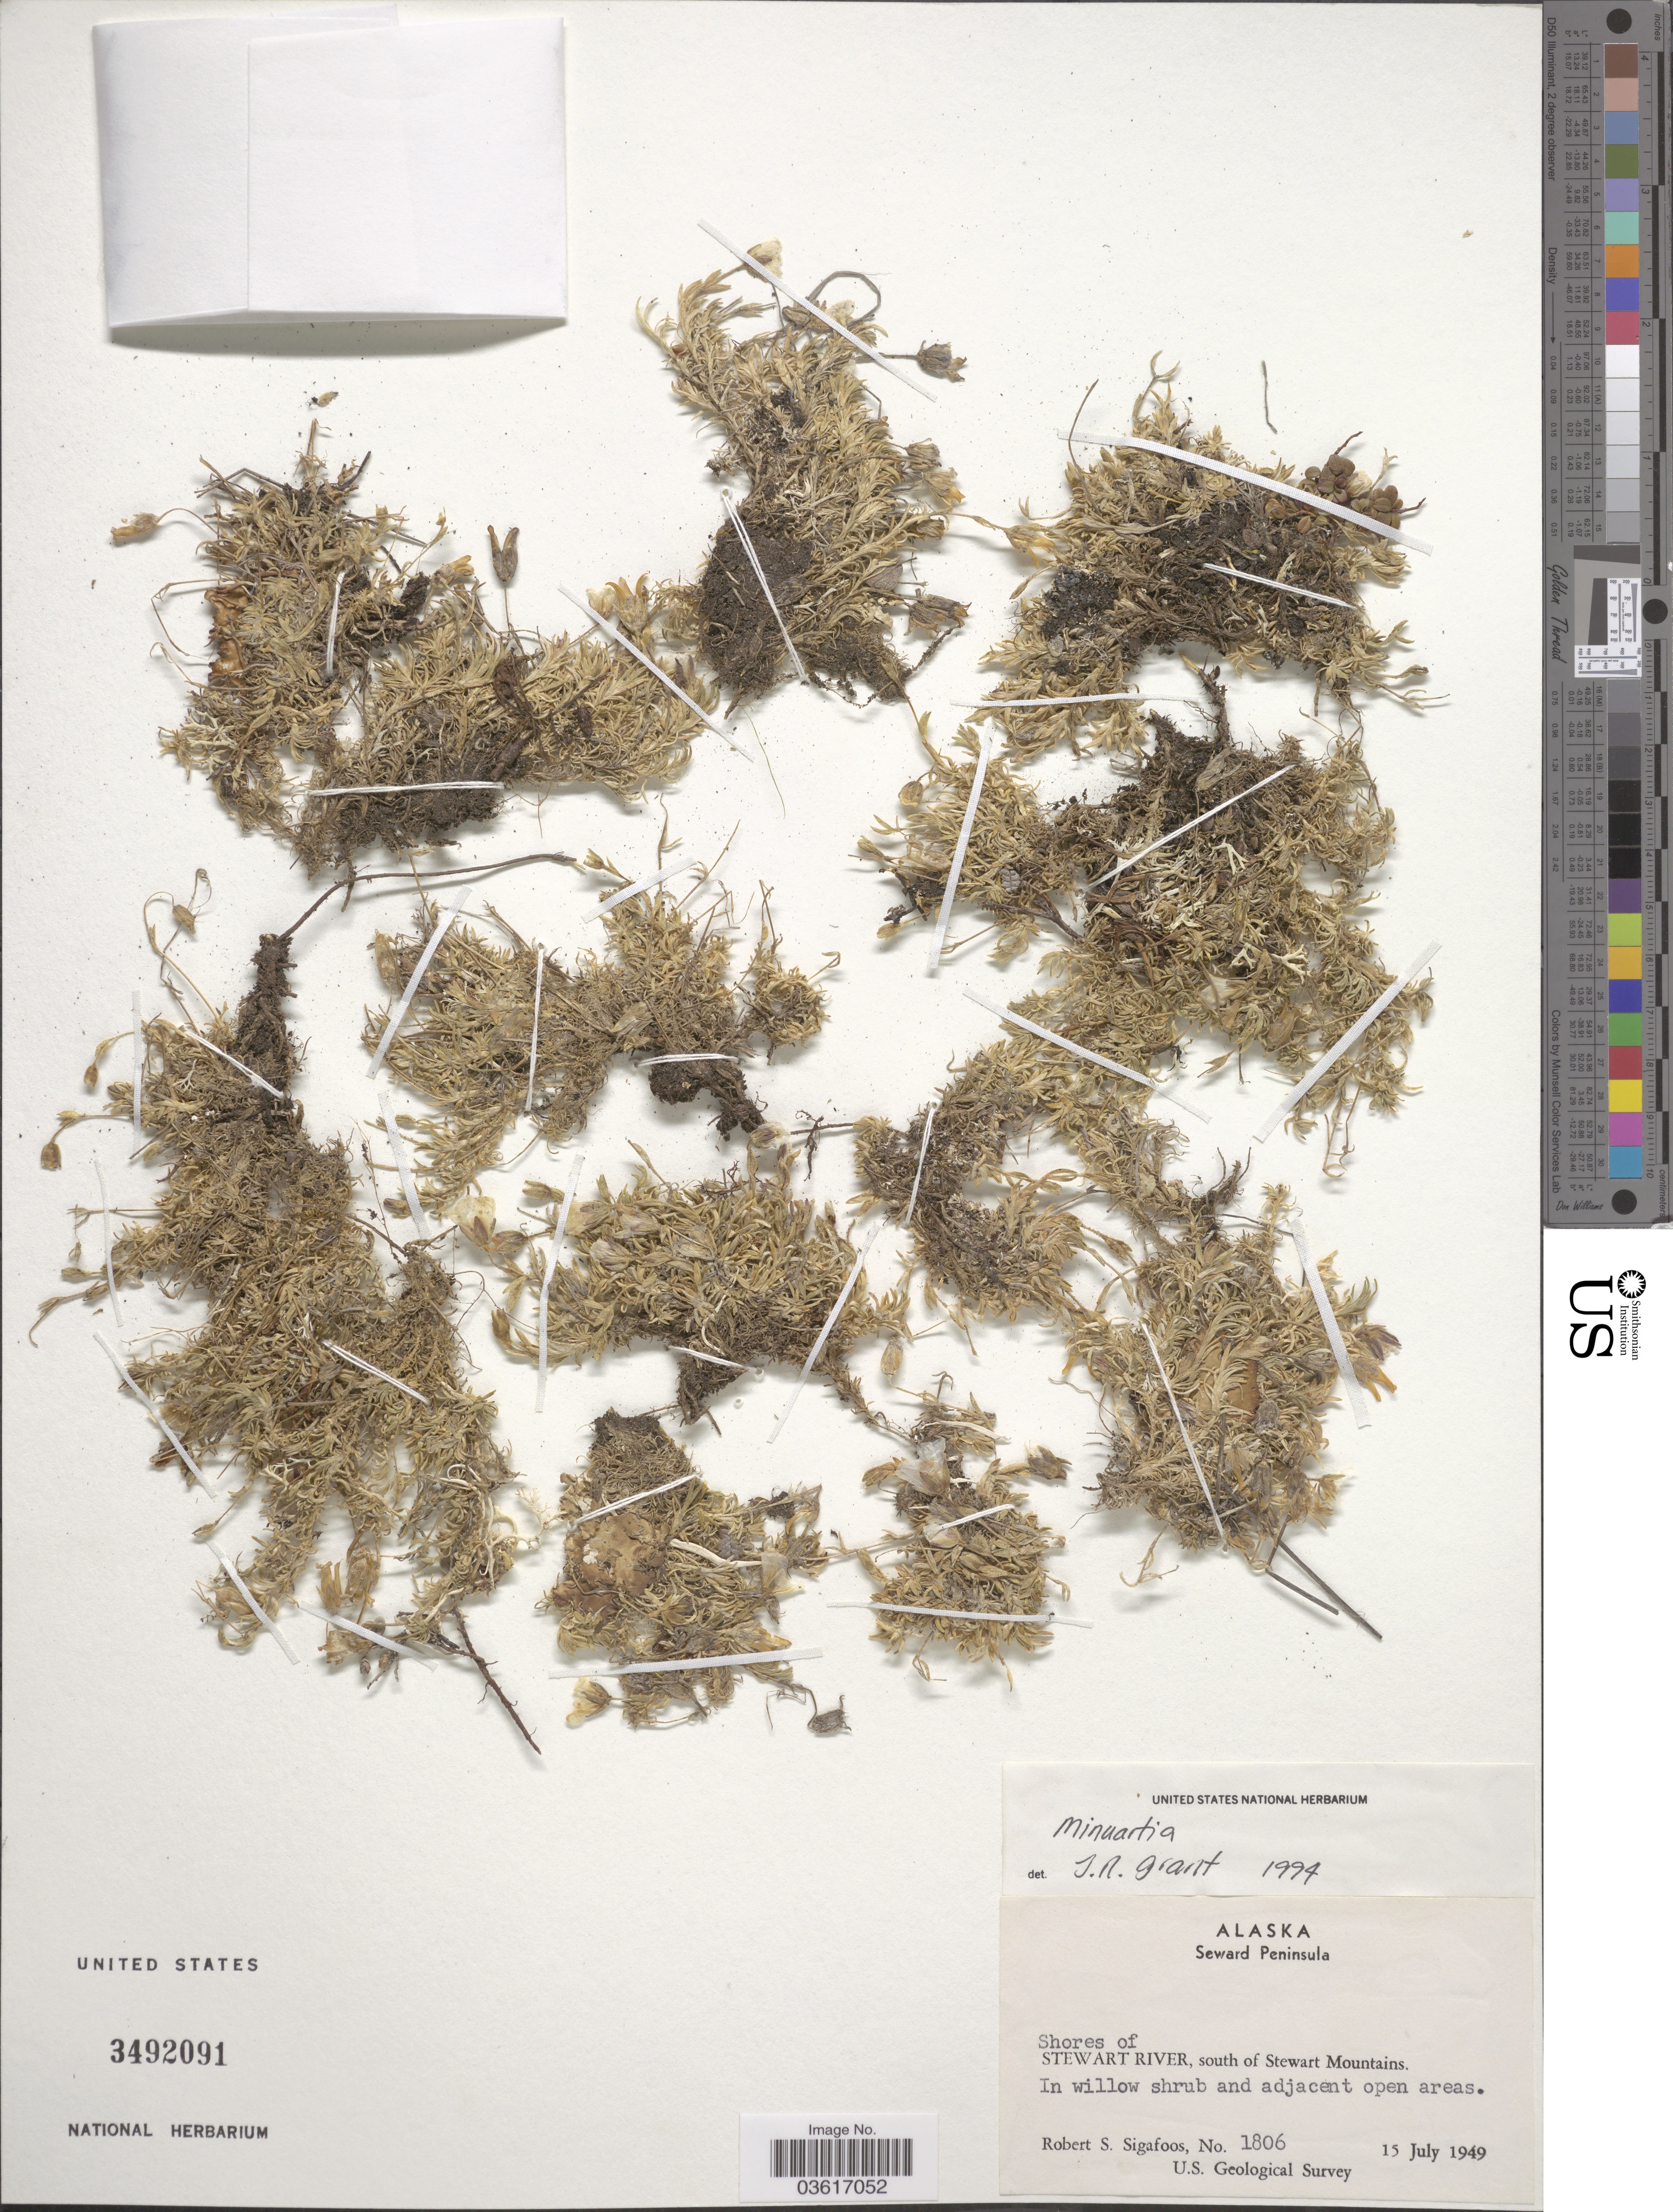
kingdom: Plantae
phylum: Tracheophyta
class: Magnoliopsida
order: Caryophyllales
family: Caryophyllaceae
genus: Minuartia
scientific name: Minuartia sp.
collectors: R. Sigafoos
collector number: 1806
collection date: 1949-07-15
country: United States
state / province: Alaska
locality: Seward Peninsula. Shores of Stewart River, south of Stewart Mountains.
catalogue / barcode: US 3492091